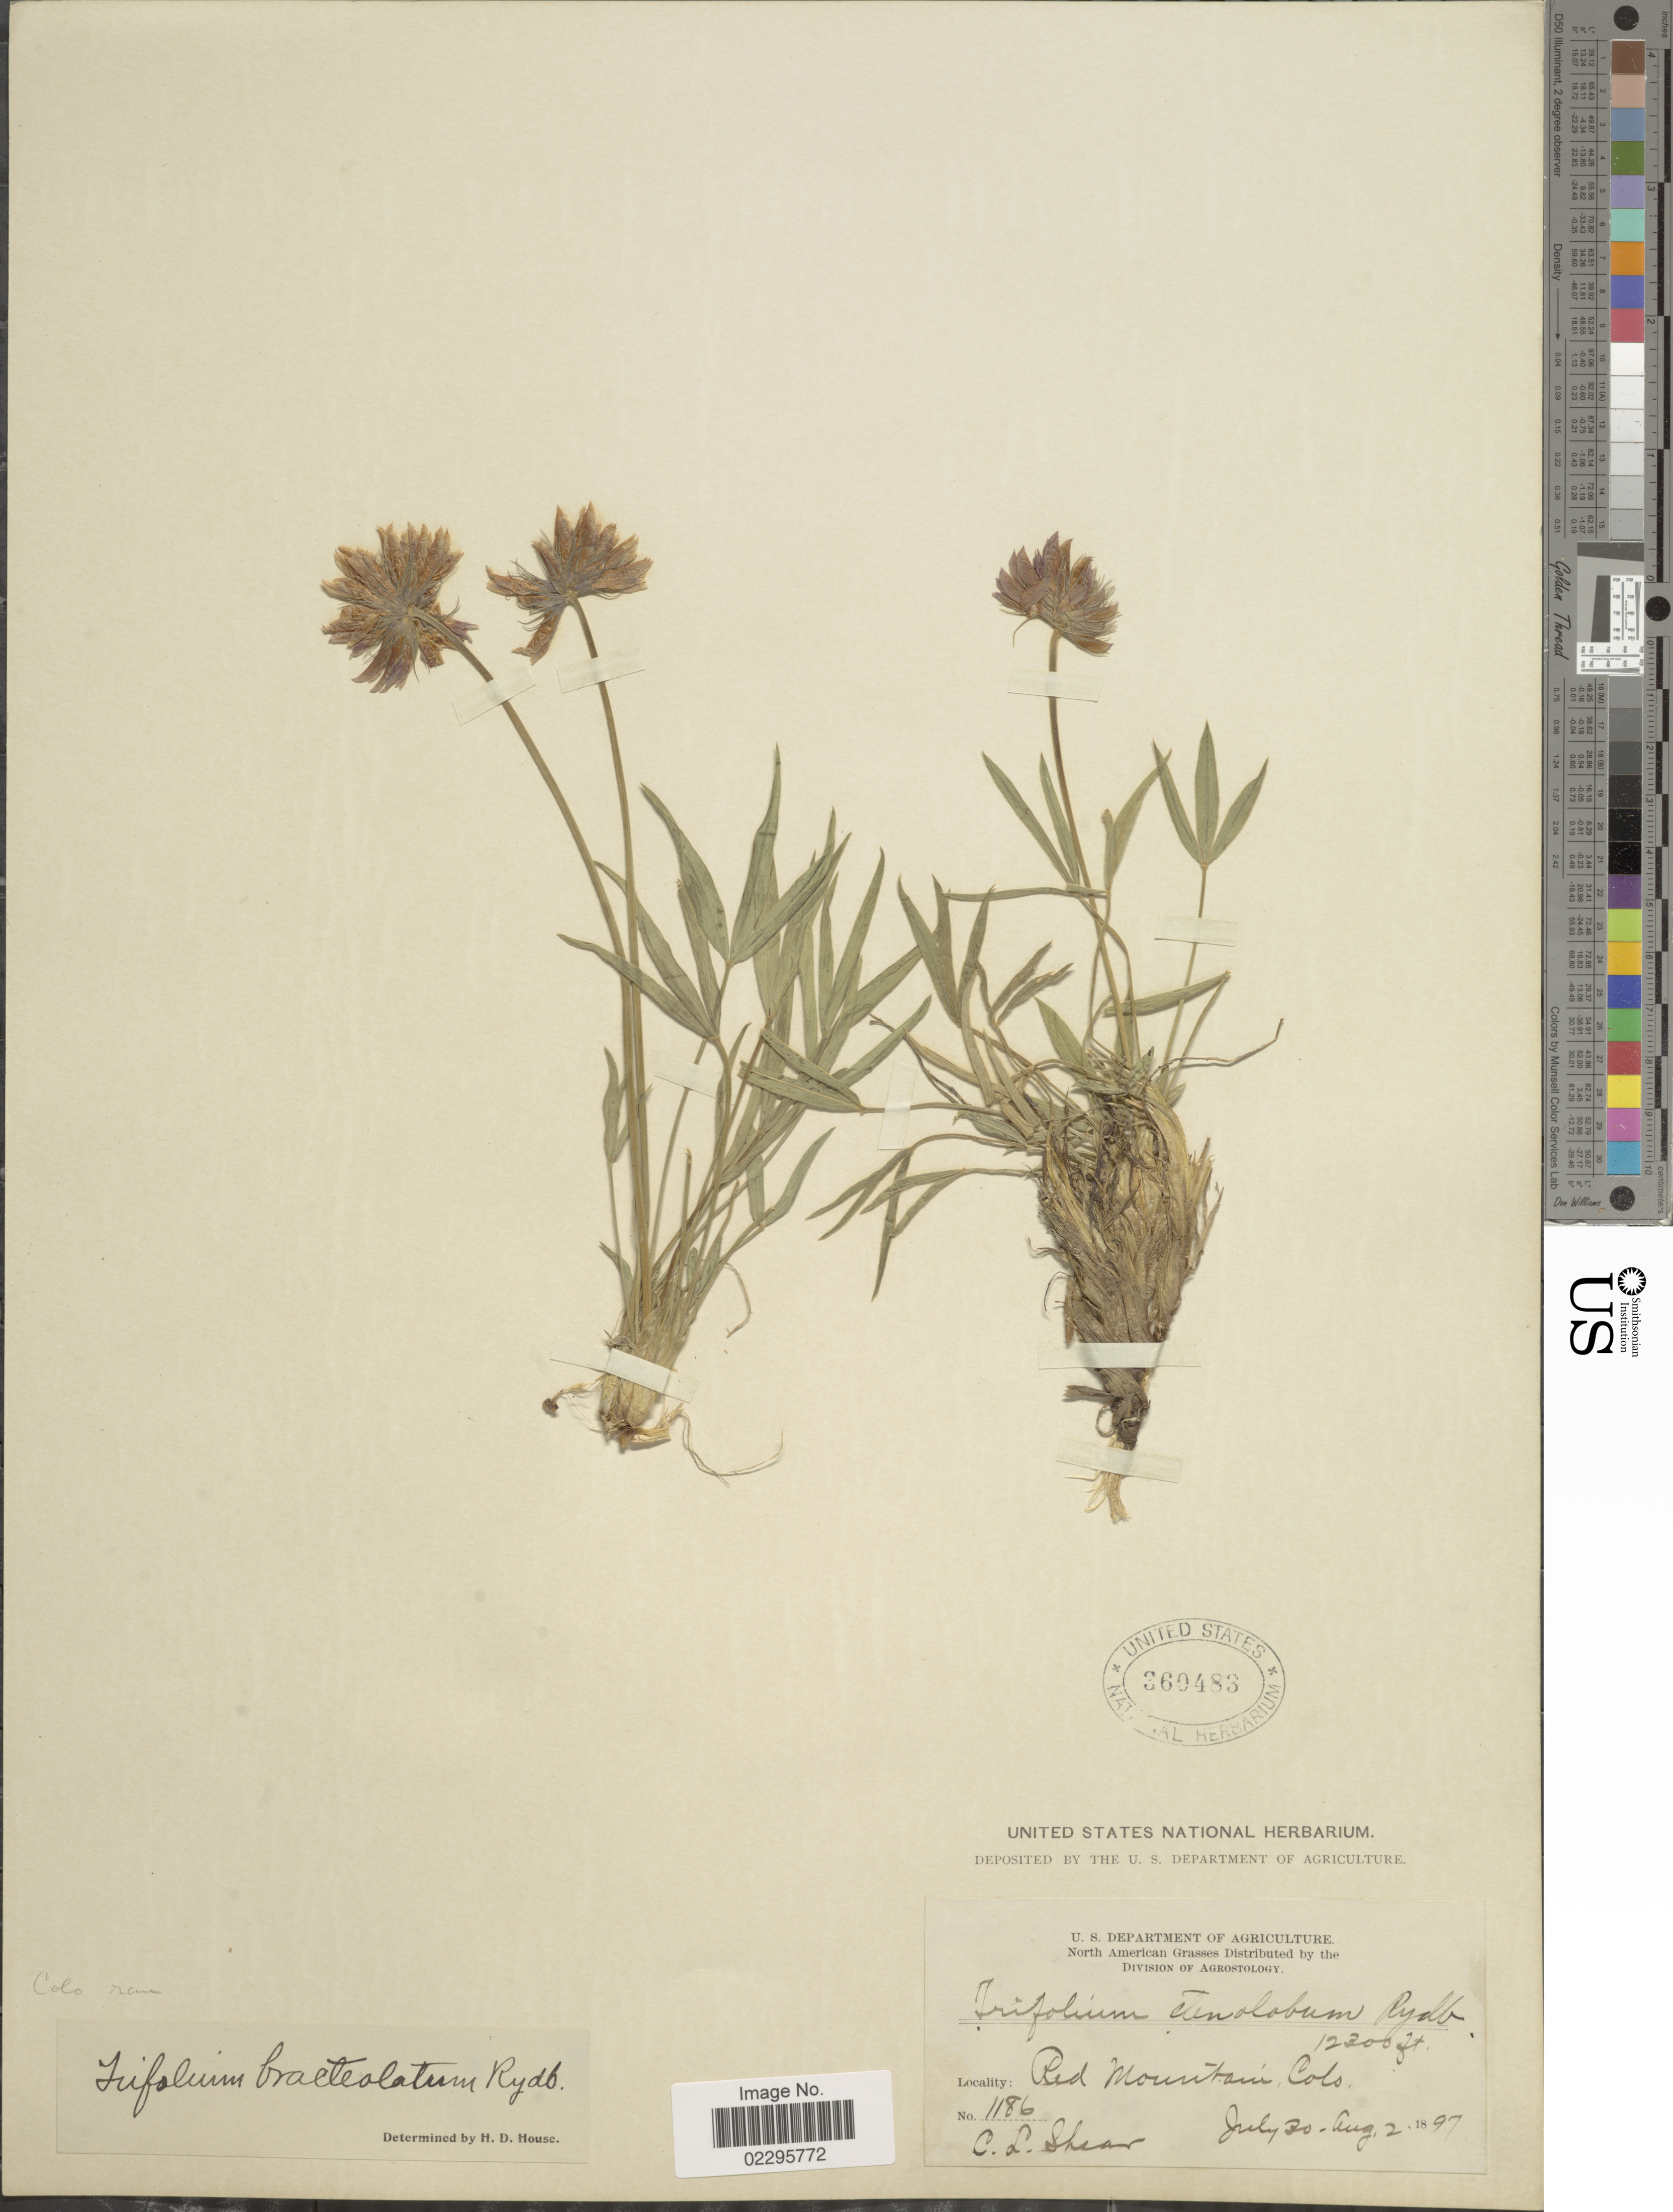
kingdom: Plantae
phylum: Tracheophyta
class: Magnoliopsida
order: Fabales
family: Fabaceae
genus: Trifolium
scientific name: Trifolium bracteolatum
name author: Rydb.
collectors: C. L. Shear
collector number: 1186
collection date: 1897-07-30/1897-08-02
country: United States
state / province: Colorado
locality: Red Mountains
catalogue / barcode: US 360483